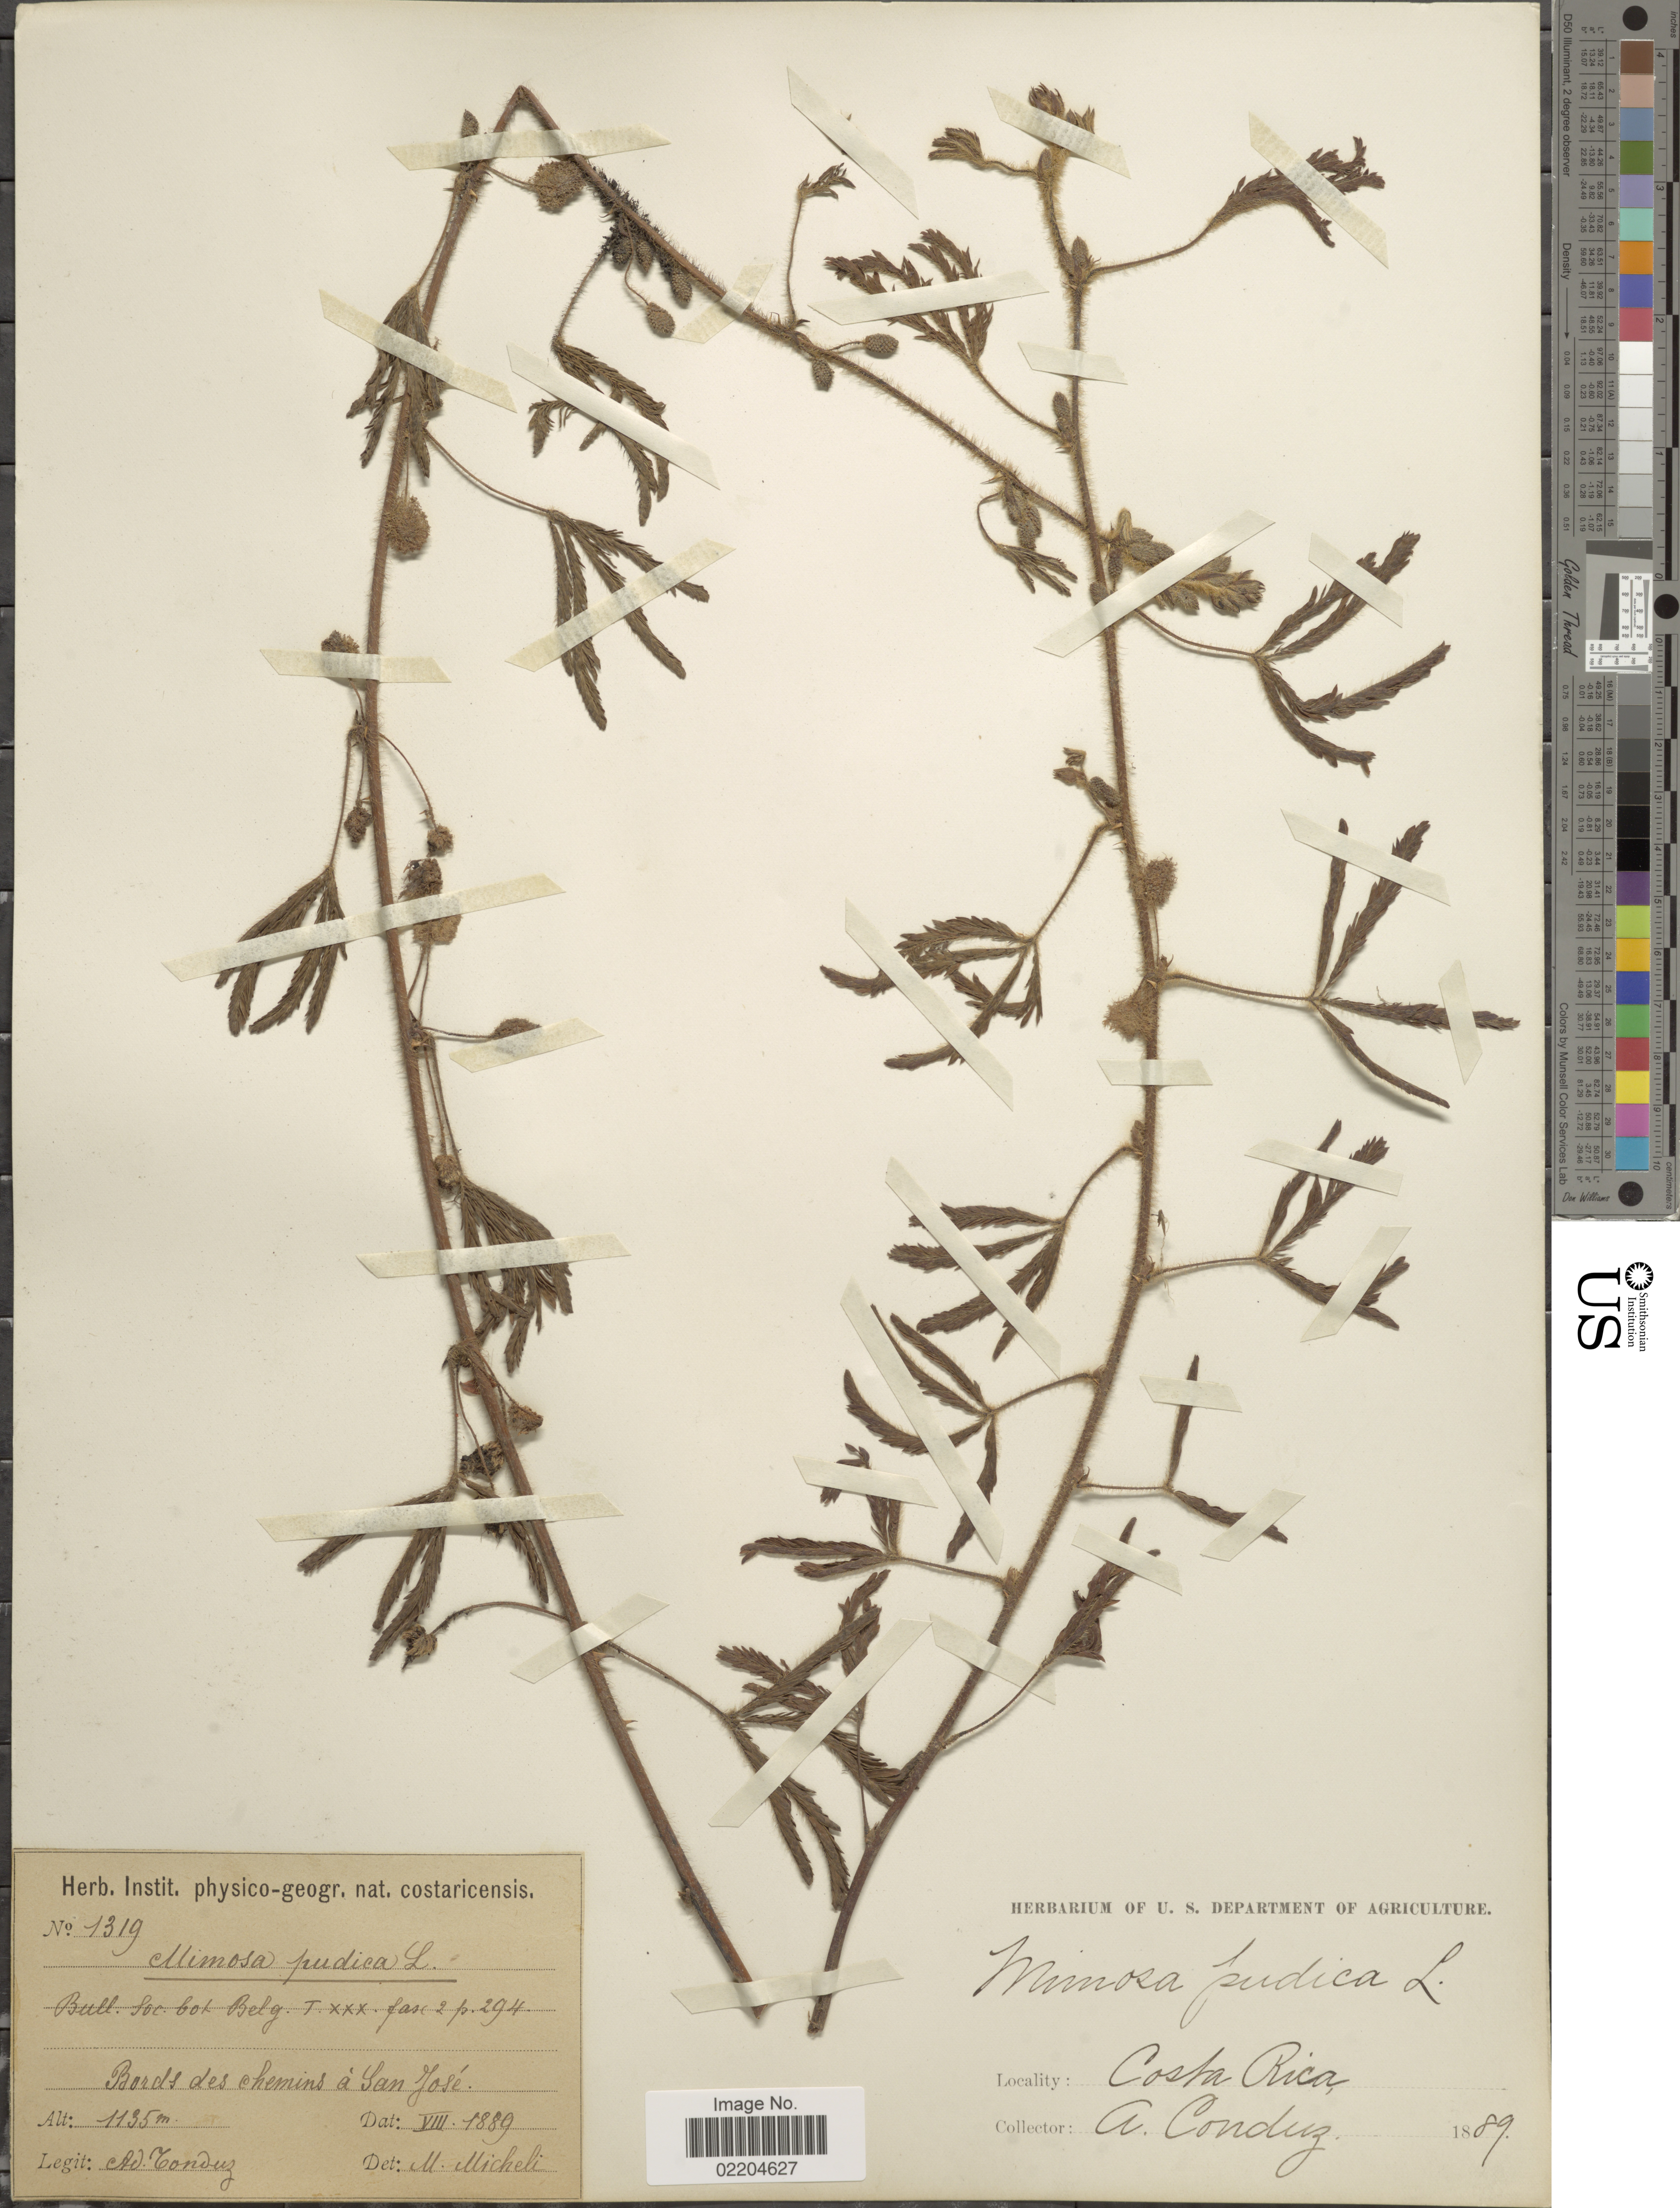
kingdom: Plantae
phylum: Tracheophyta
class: Magnoliopsida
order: Fabales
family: Fabaceae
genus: Mimosa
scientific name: Mimosa pudica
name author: L.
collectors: A. Tonduz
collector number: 1319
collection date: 1889-08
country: Costa Rica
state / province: San José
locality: Costa Rica. Bords des chemins a San Jose.